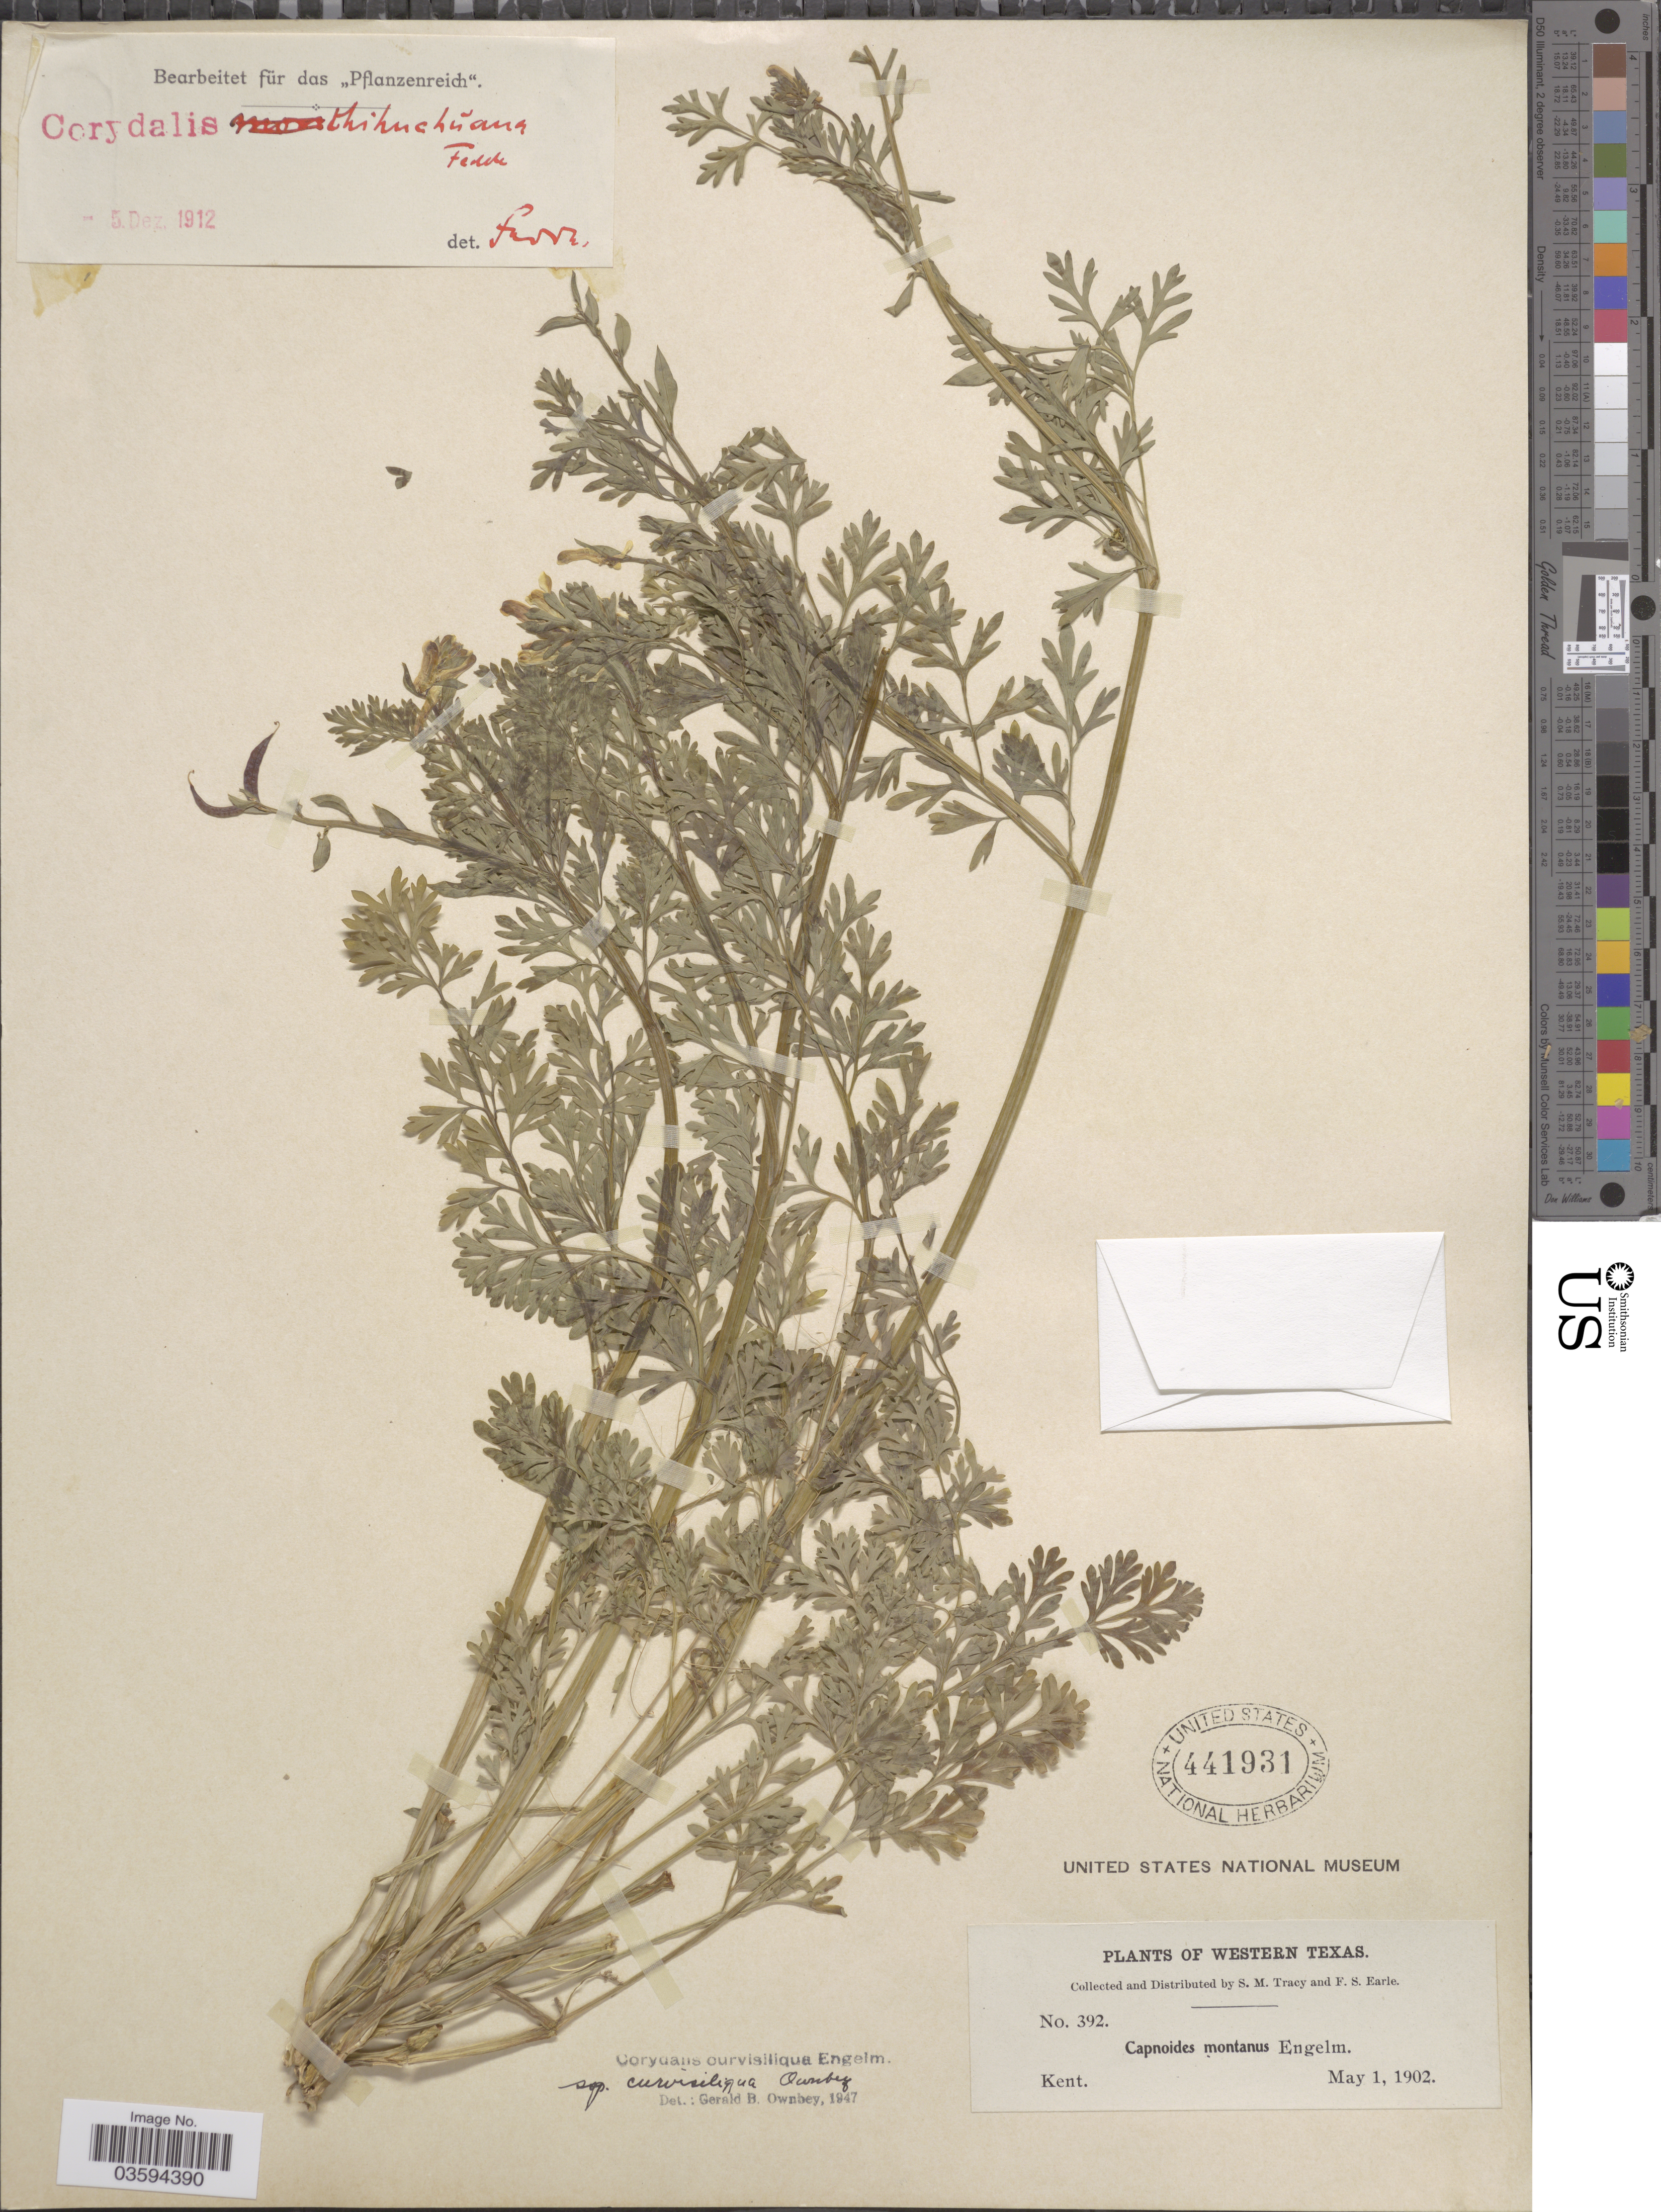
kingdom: Plantae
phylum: Tracheophyta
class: Magnoliopsida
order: Ranunculales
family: Papaveraceae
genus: Corydalis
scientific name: Corydalis curvisiliqua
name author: (A. Gray) Engelm. ex A. Gray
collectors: S. M. Tracy & F. S. Earle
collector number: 392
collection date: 1902-05-01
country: United States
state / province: Texas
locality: Western Texas. Kent.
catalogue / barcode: US 441931